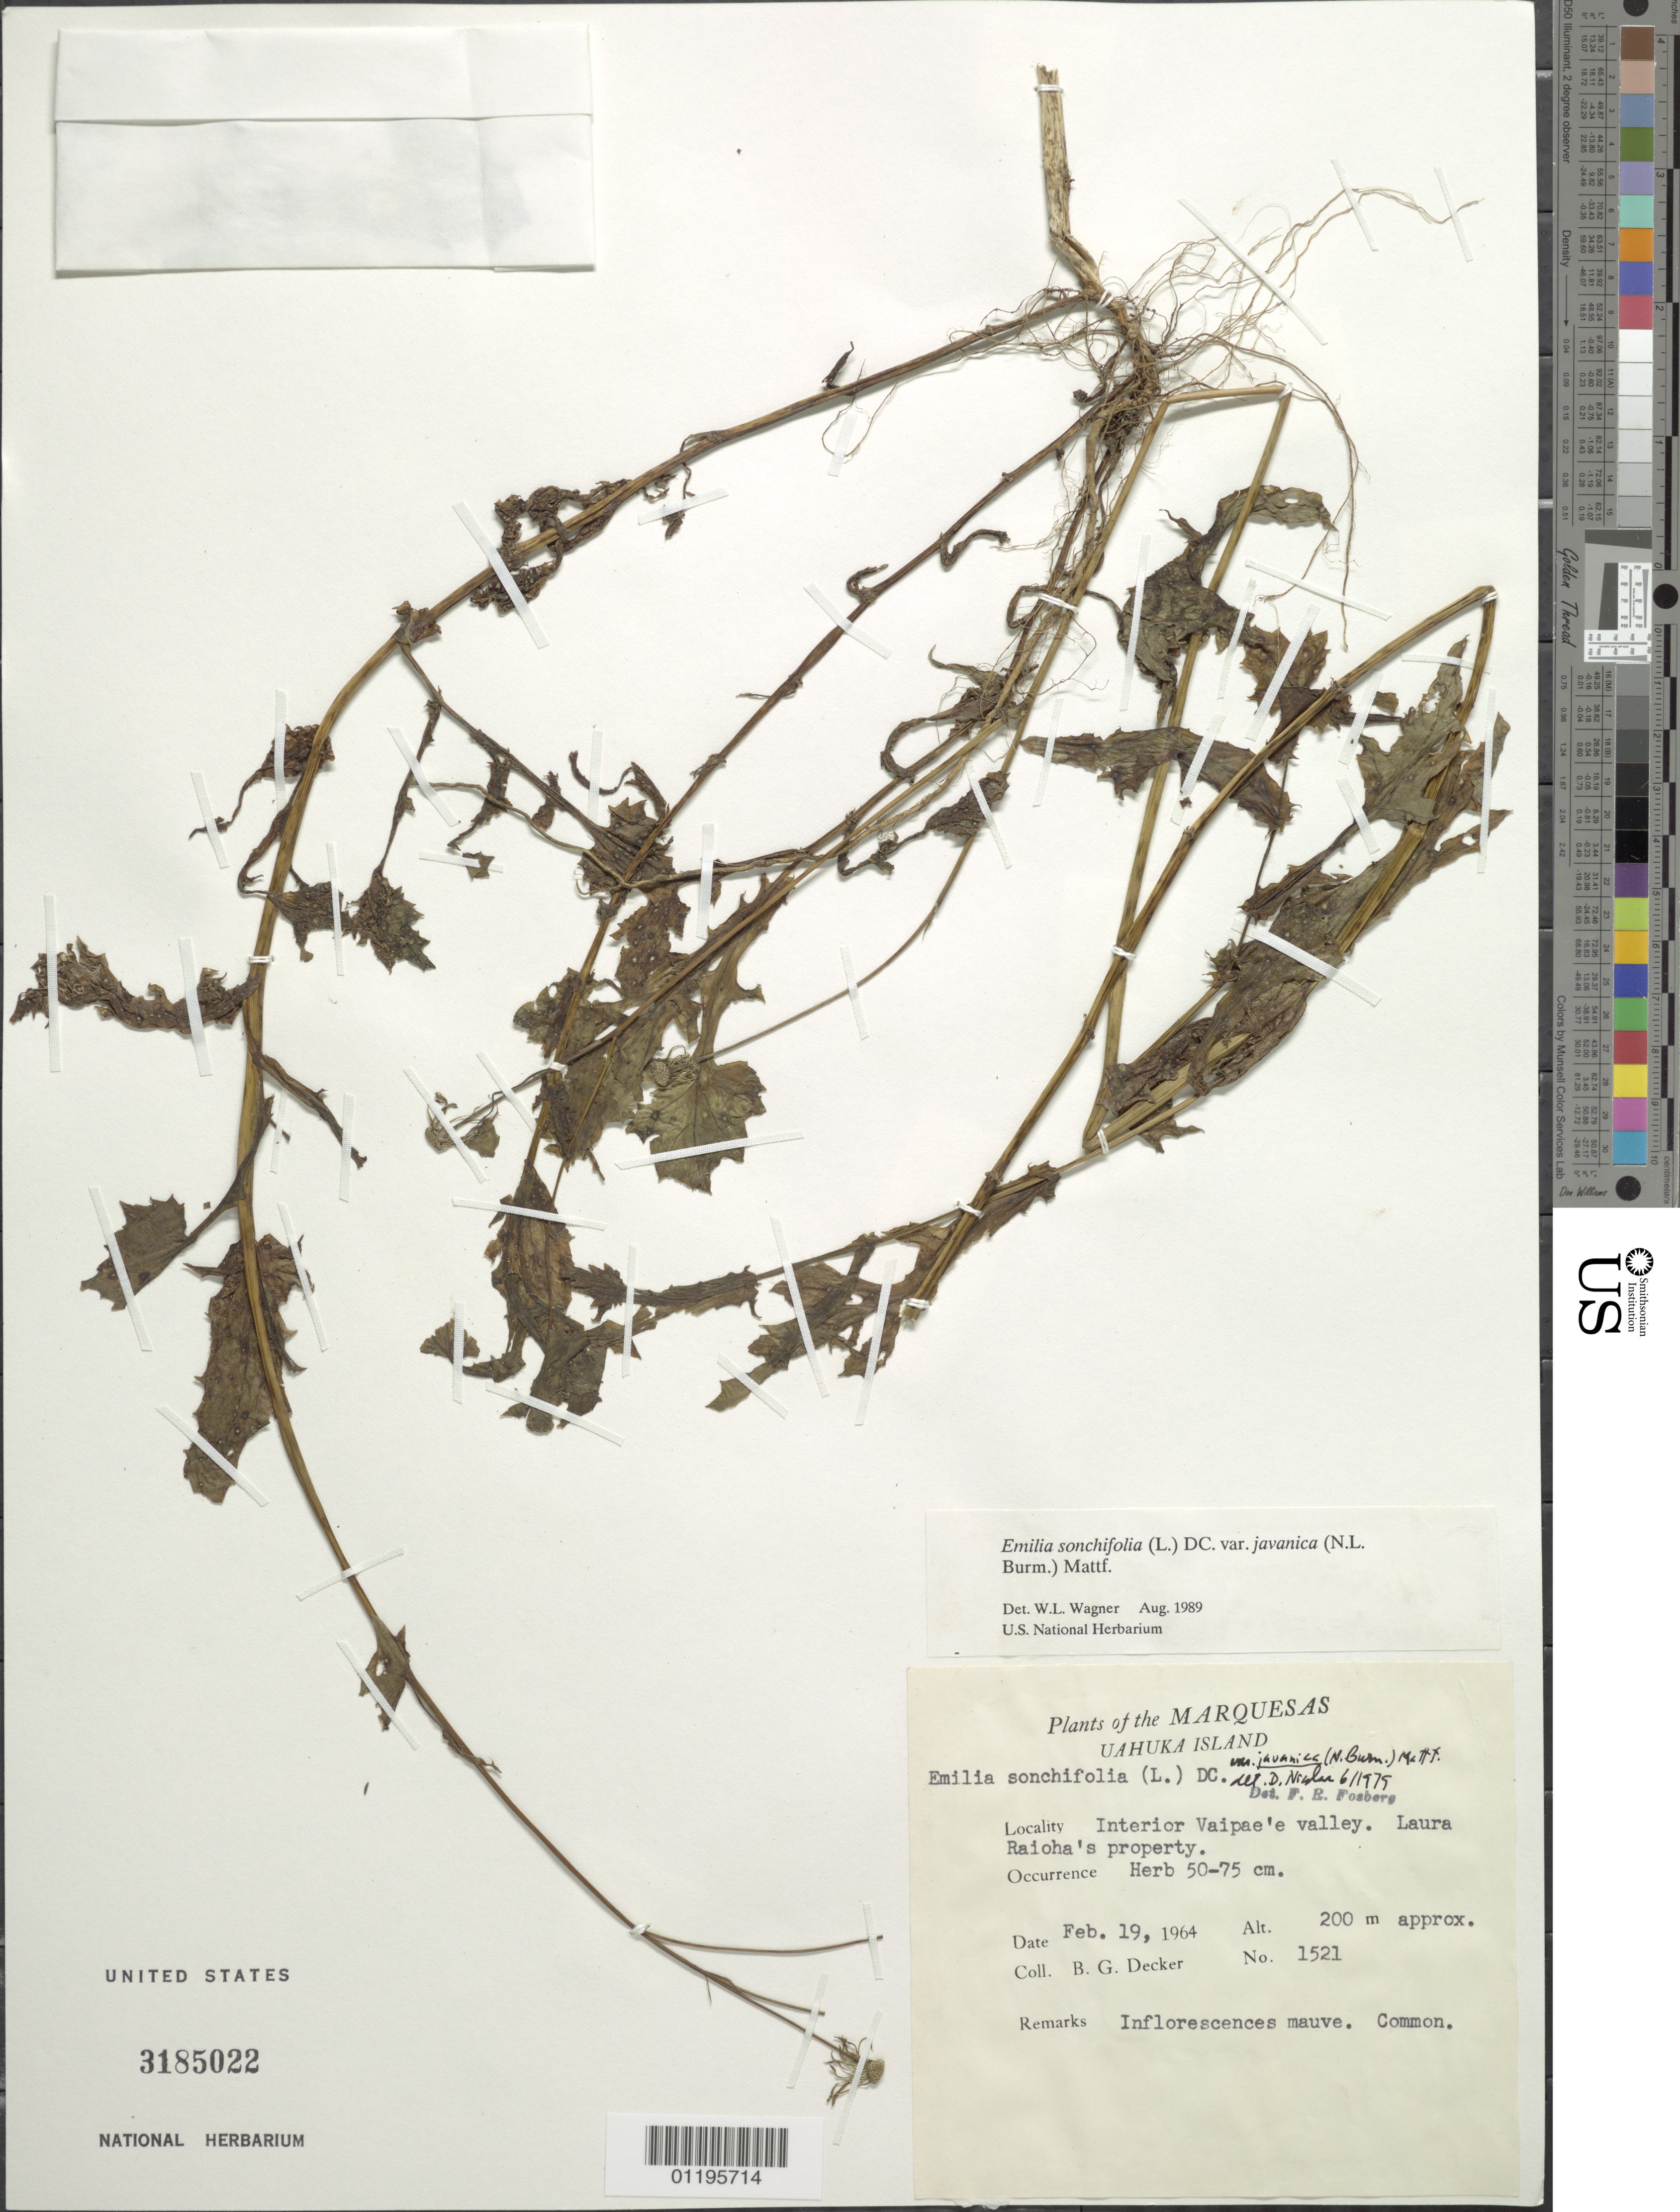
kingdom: Plantae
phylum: Tracheophyta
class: Magnoliopsida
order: Asterales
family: Asteraceae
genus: Emilia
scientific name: Emilia sonchifolia var. javanica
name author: (Burm. f.) Mattf.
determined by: Wagner, W. L., (BOT), Smithsonian Institution - National Museum of Natural History (UNITED STATES)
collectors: B. G. Decker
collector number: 1521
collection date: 1964-02-19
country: French Polynesia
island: Ua Huka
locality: interior Vaipae'e Valley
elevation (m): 200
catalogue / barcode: US 3185022